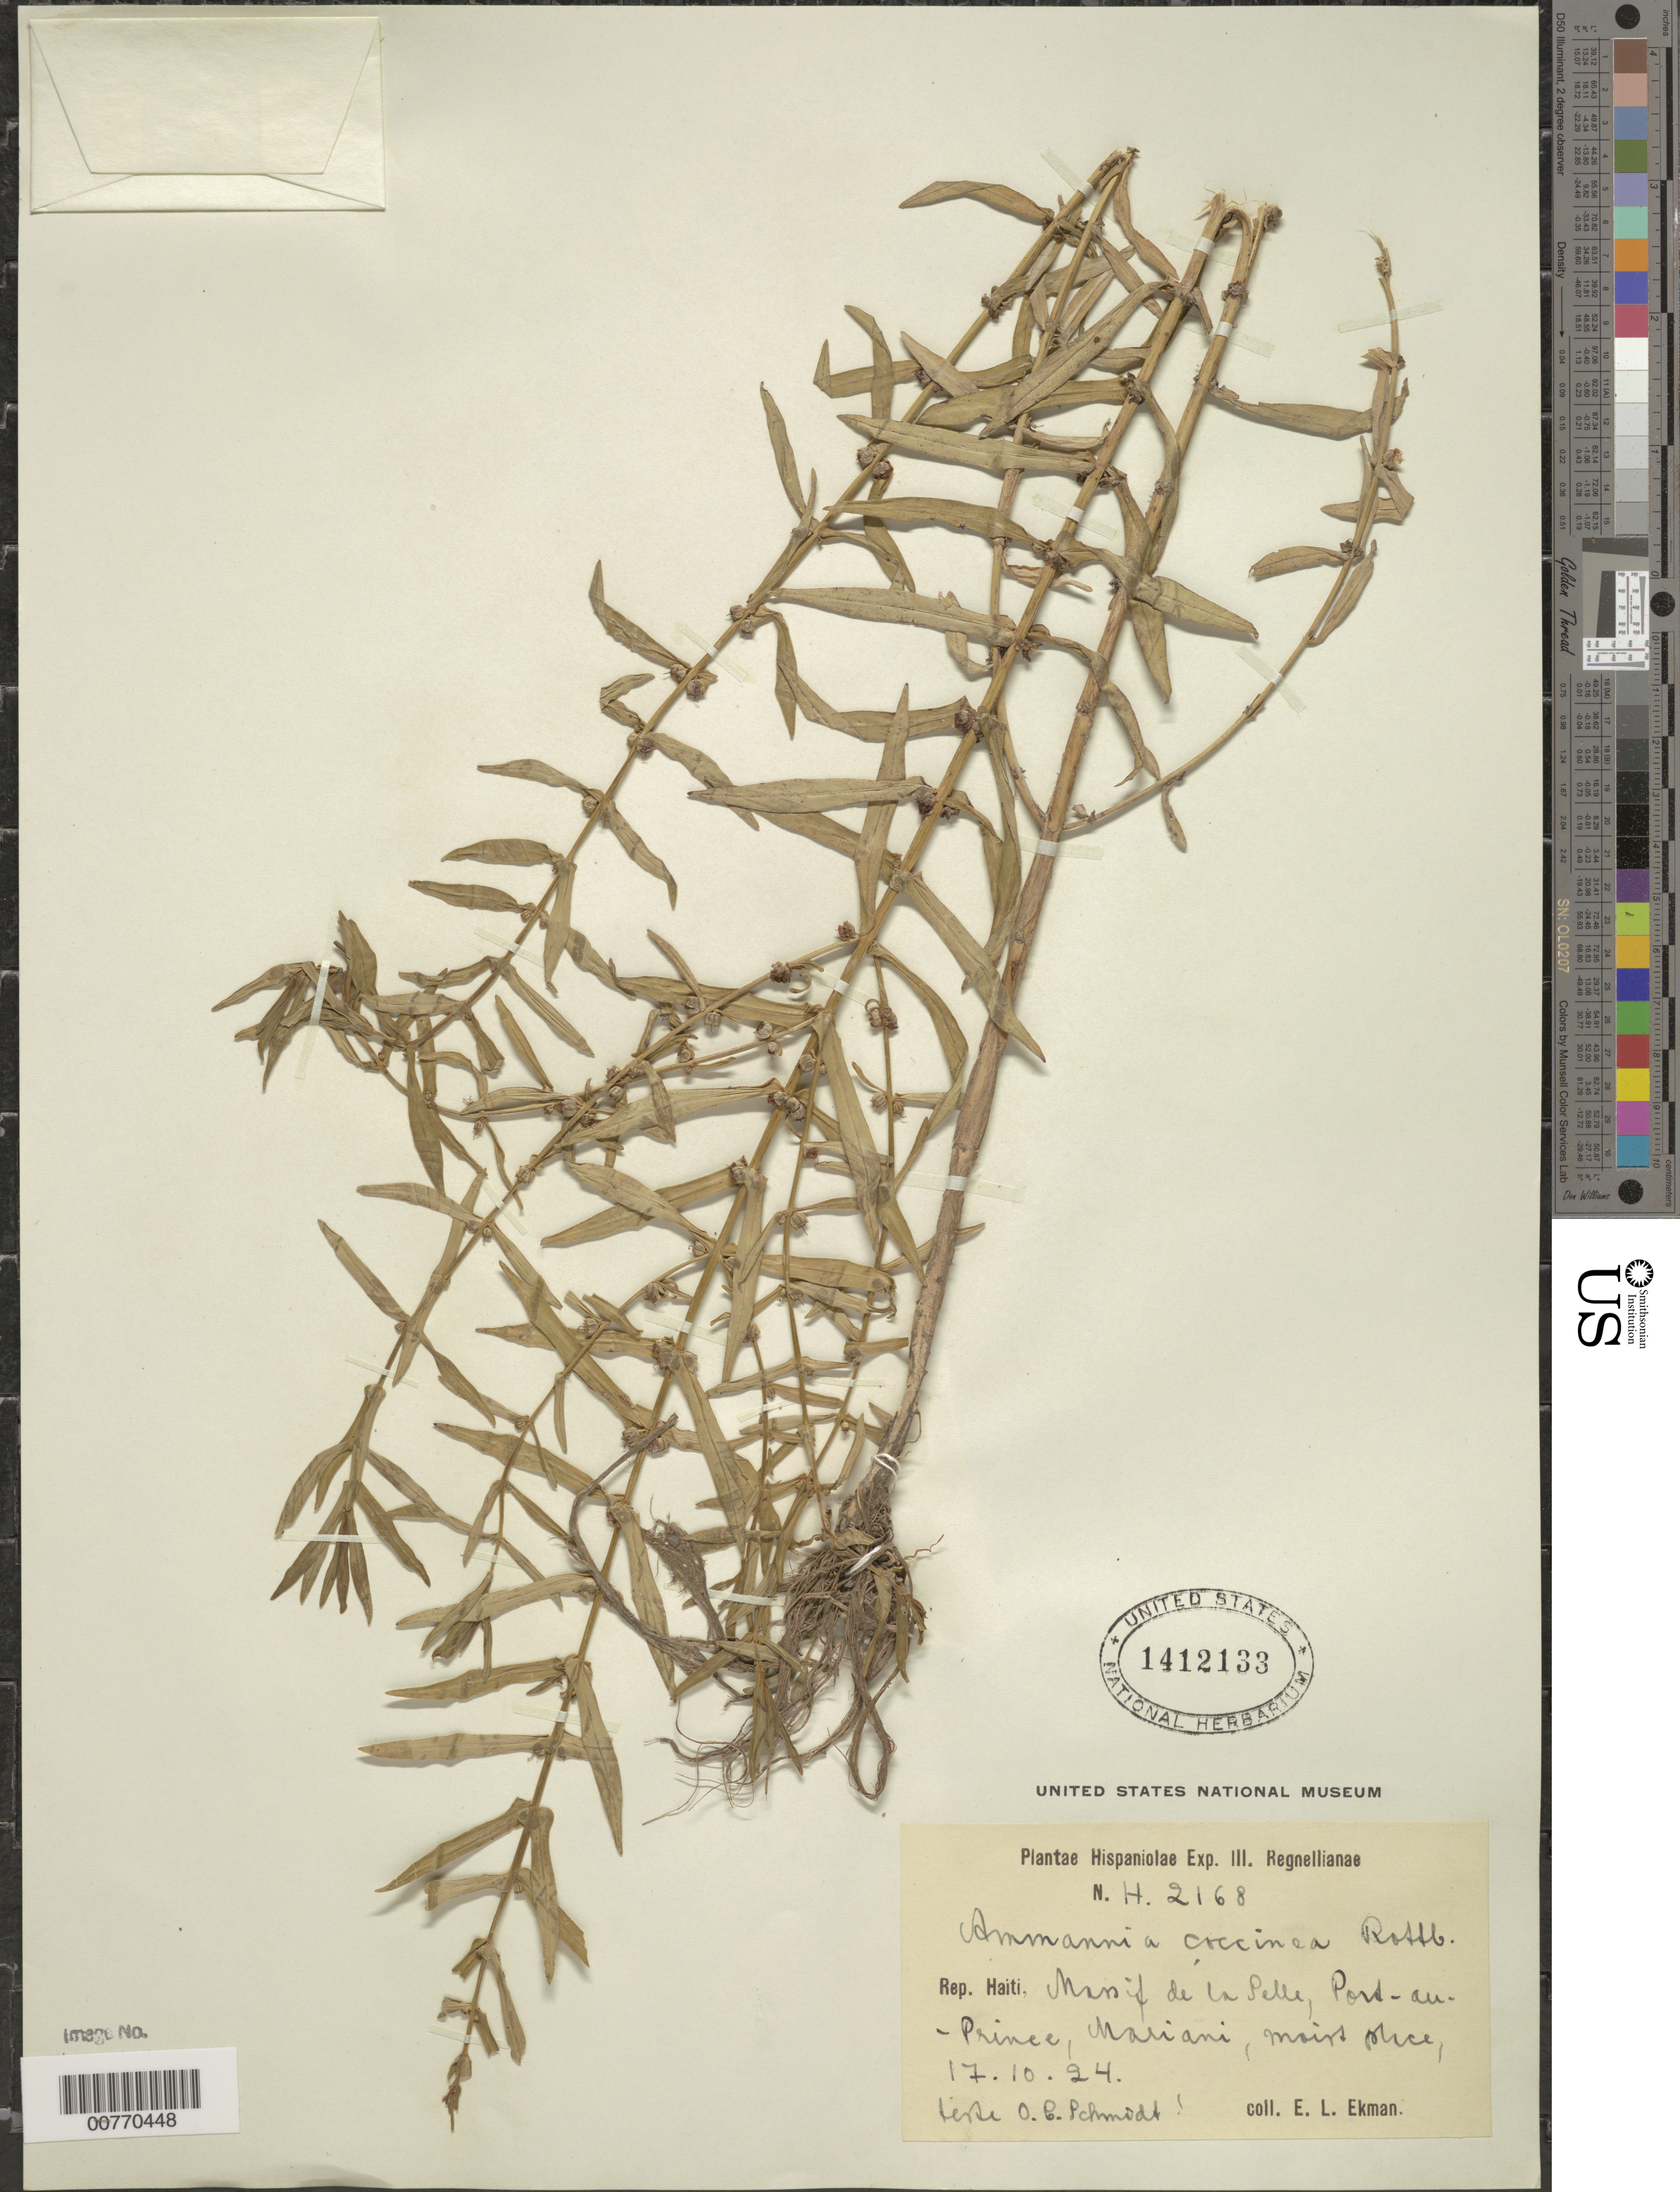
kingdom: Plantae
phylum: Tracheophyta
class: Magnoliopsida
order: Myrtales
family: Lythraceae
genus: Ammannia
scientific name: Ammannia coccinea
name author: Rottb.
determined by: Shmidt, O. C.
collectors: E. L. Ekman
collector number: H 2168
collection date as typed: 17 Oct 1924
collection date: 1924-10-17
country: Haiti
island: Hispaniola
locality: Massif de la Selle, Port-au-Prince, Mariani.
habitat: Moist place.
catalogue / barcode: US 1412133